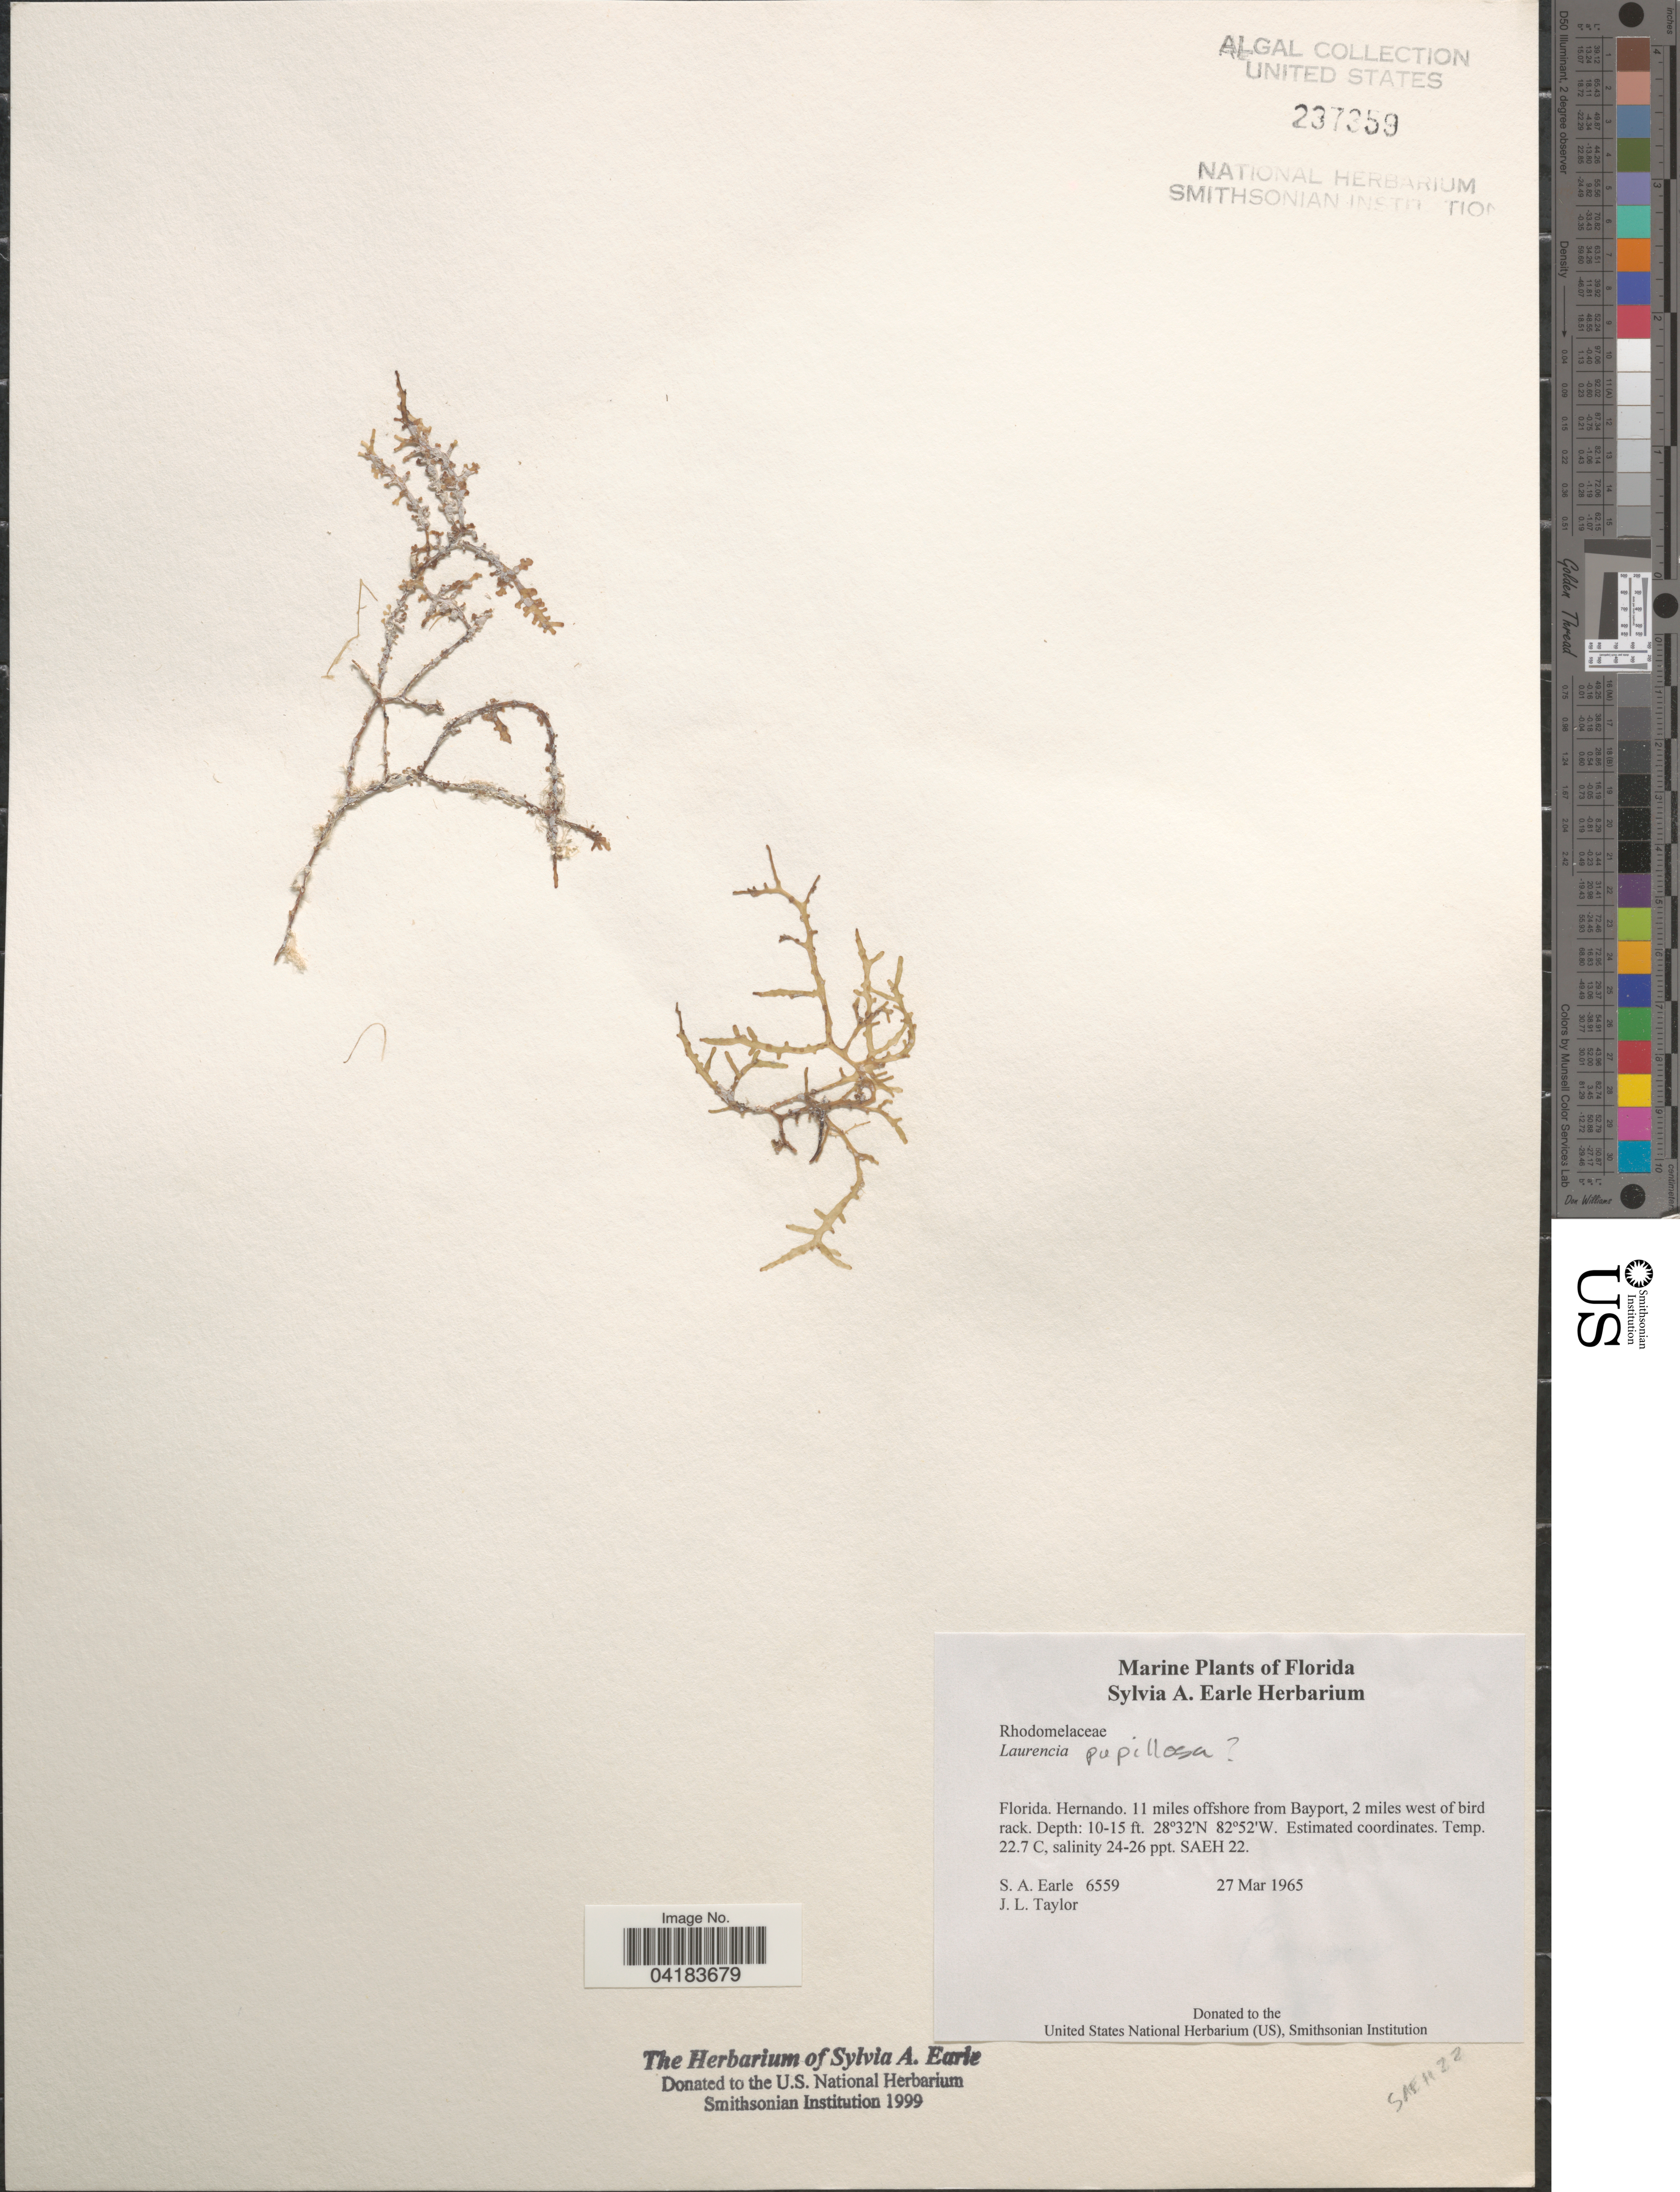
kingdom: Plantae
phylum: Rhodophyta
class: Florideophyceae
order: Ceramiales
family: Rhodomelaceae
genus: Laurencia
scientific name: Laurencia papillosa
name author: (C. Agardh) Grev.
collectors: S. A. Earle & J. L. Taylor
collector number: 6559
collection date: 1965-03-27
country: United States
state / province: Florida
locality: Hernando. 11 miles offshore from Bayport, 2 miles west of bird rack.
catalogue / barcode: US 237359